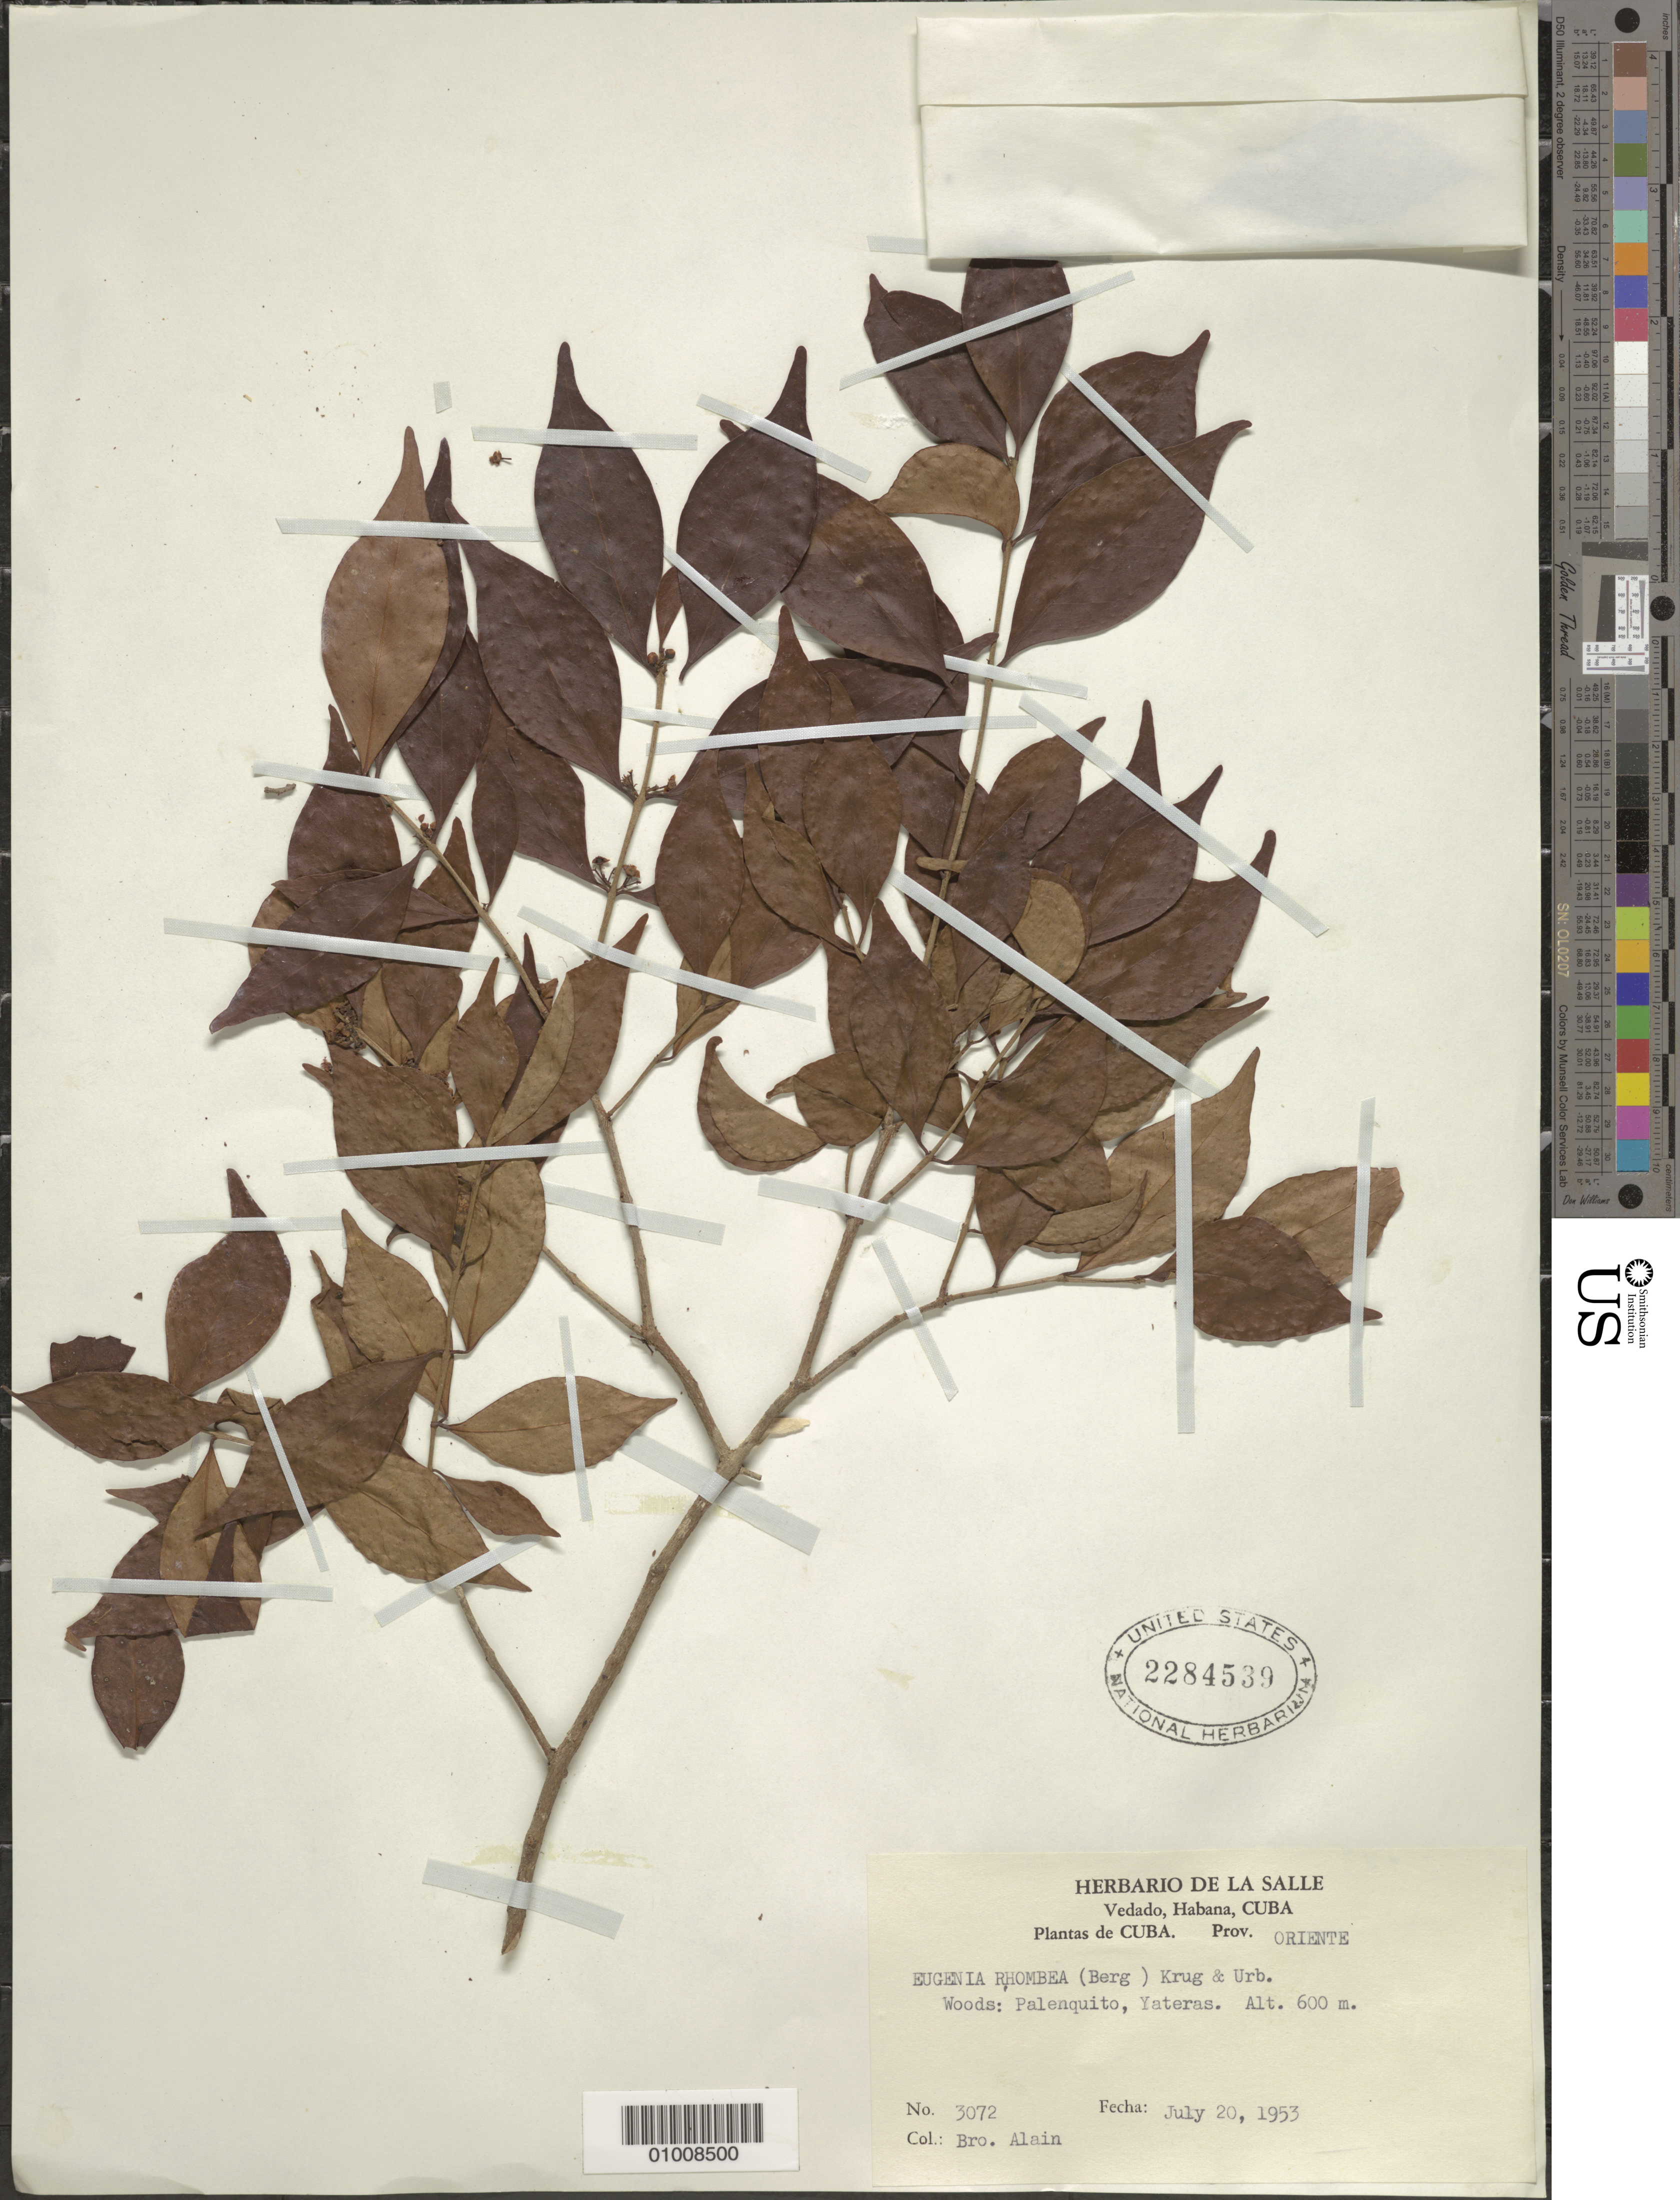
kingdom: Plantae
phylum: Tracheophyta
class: Magnoliopsida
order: Myrtales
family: Myrtaceae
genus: Eugenia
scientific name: Eugenia rhombea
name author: (O. Berg) Krug & Urb.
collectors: A. H. Liogier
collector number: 3072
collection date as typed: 20 Jul 1953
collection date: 1953-07-20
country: Cuba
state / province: Oriente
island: Cuba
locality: Palenquito, Yateras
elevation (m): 600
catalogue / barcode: US 2284539